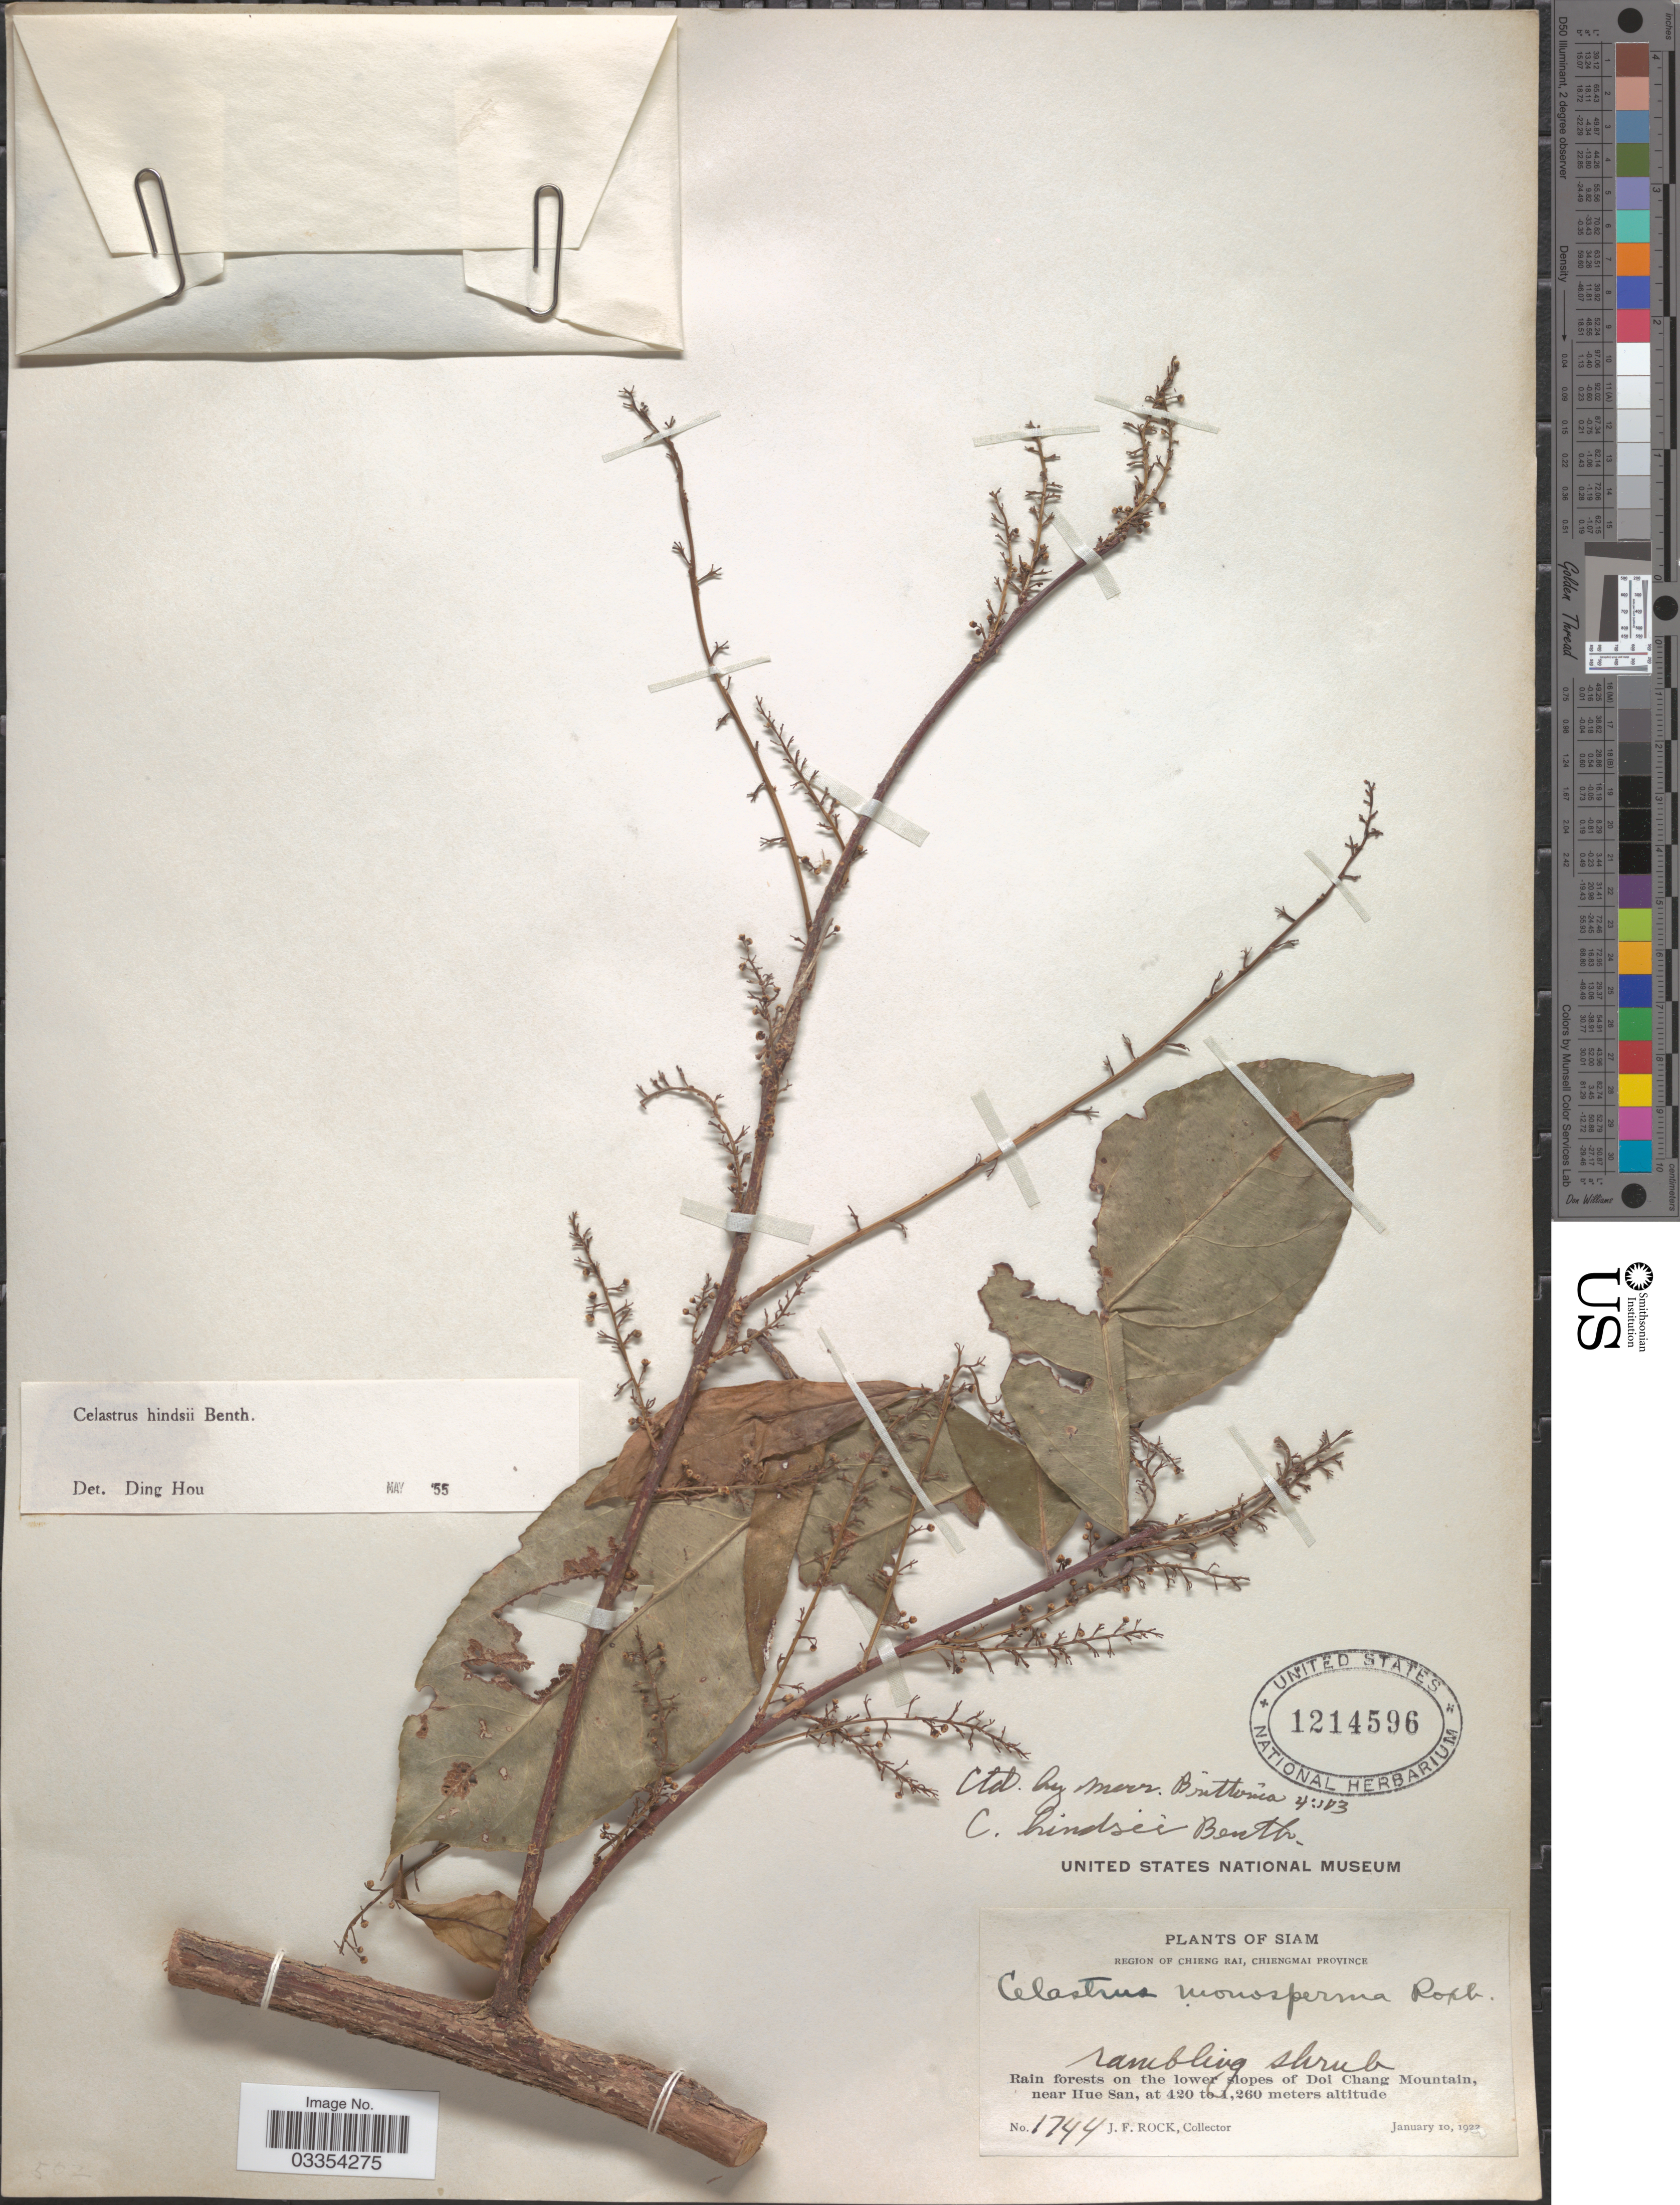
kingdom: Plantae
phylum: Tracheophyta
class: Magnoliopsida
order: Celastrales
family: Celastraceae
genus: Celastrus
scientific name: Celastrus hindsii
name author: Benth.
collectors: J. Rock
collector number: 1744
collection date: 1922-01-10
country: Thailand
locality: Siam. Region of Chieng Rai, Chiengmai Province. Rain forests on the lower slopes of Doi Chang Mountain, near Hue san.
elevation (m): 420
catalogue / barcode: US 1214596